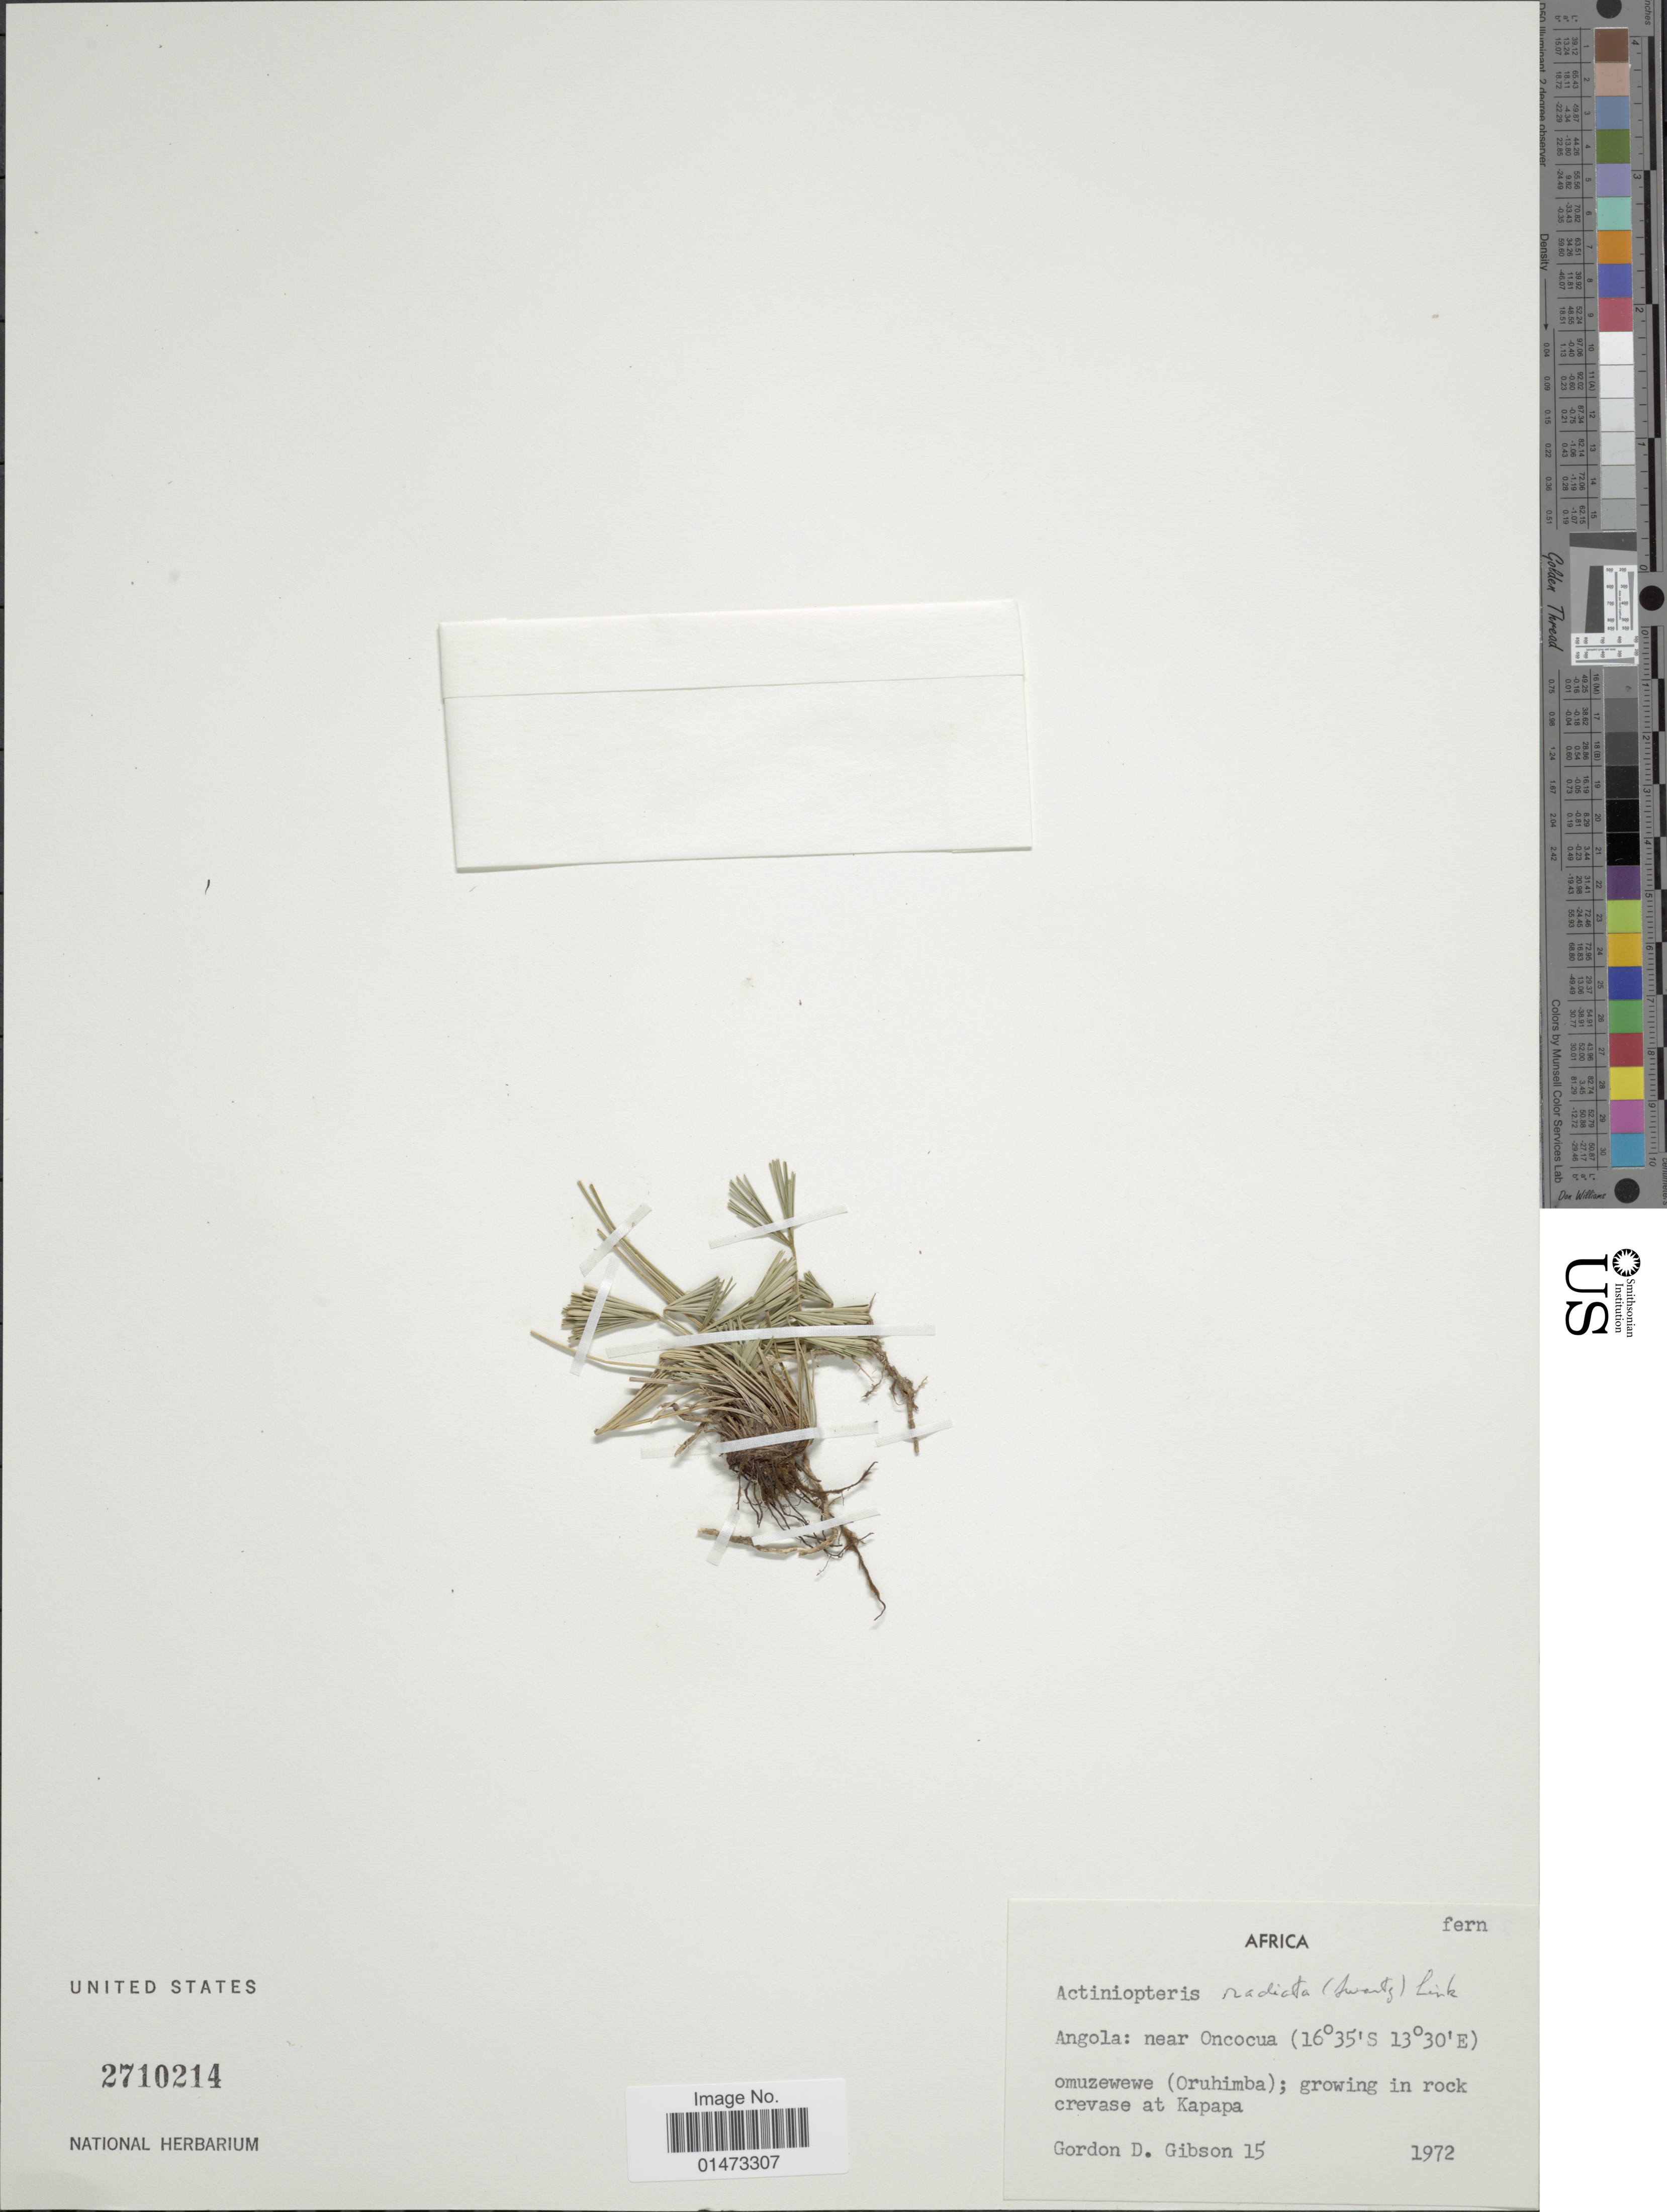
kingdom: Plantae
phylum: Tracheophyta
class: Polypodiopsida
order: Polypodiales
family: Pteridaceae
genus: Actiniopteris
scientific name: Actiniopteris radiata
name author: (Sw.) Link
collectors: G. D. Gibson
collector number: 15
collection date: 1972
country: Angola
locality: Near Oncocua, omuzewewe (Oruhimba); growing in rock crevase at Kapapa.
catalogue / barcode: US 2710214